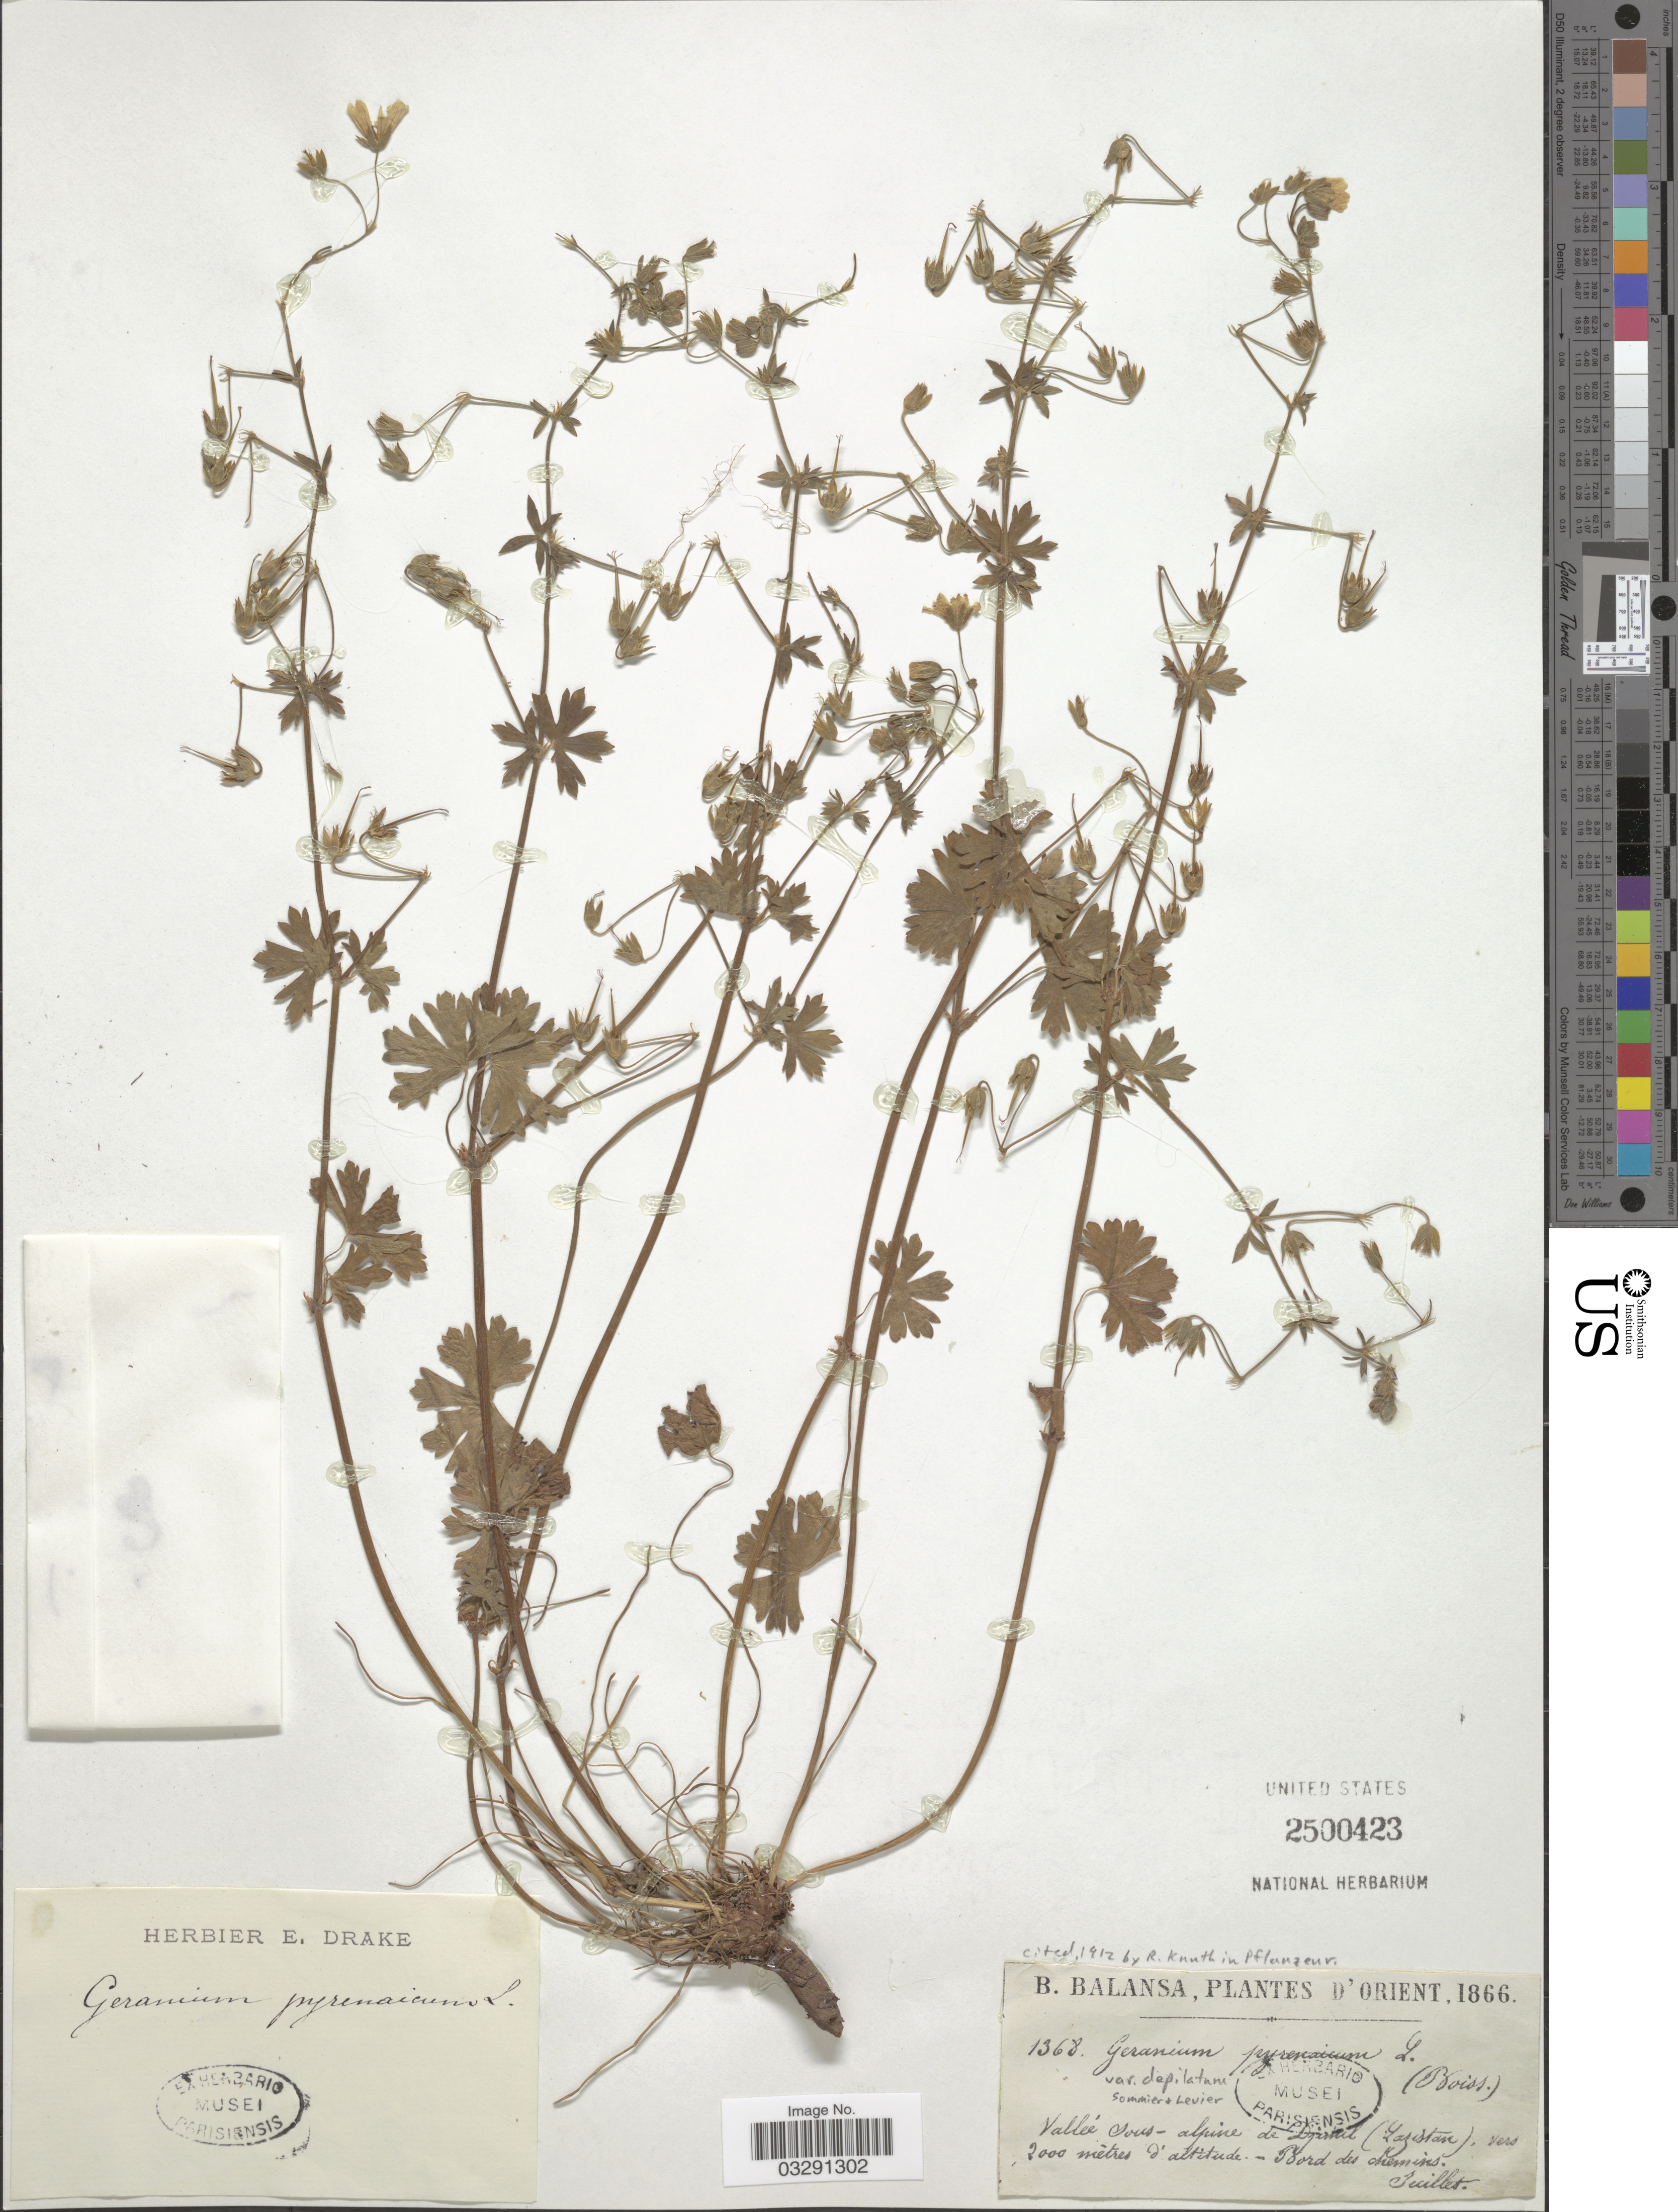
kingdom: Plantae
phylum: Tracheophyta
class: Magnoliopsida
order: Geraniales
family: Geraniaceae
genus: Geranium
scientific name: Geranium pyrenaicum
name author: Burm. f.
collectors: B. Balansa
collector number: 1368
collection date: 1866-07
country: Turkey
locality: D'Orient, Vallée Sous - alpine de Djimil (Lazistan), Bord de chemins.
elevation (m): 2000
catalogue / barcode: US 2500423